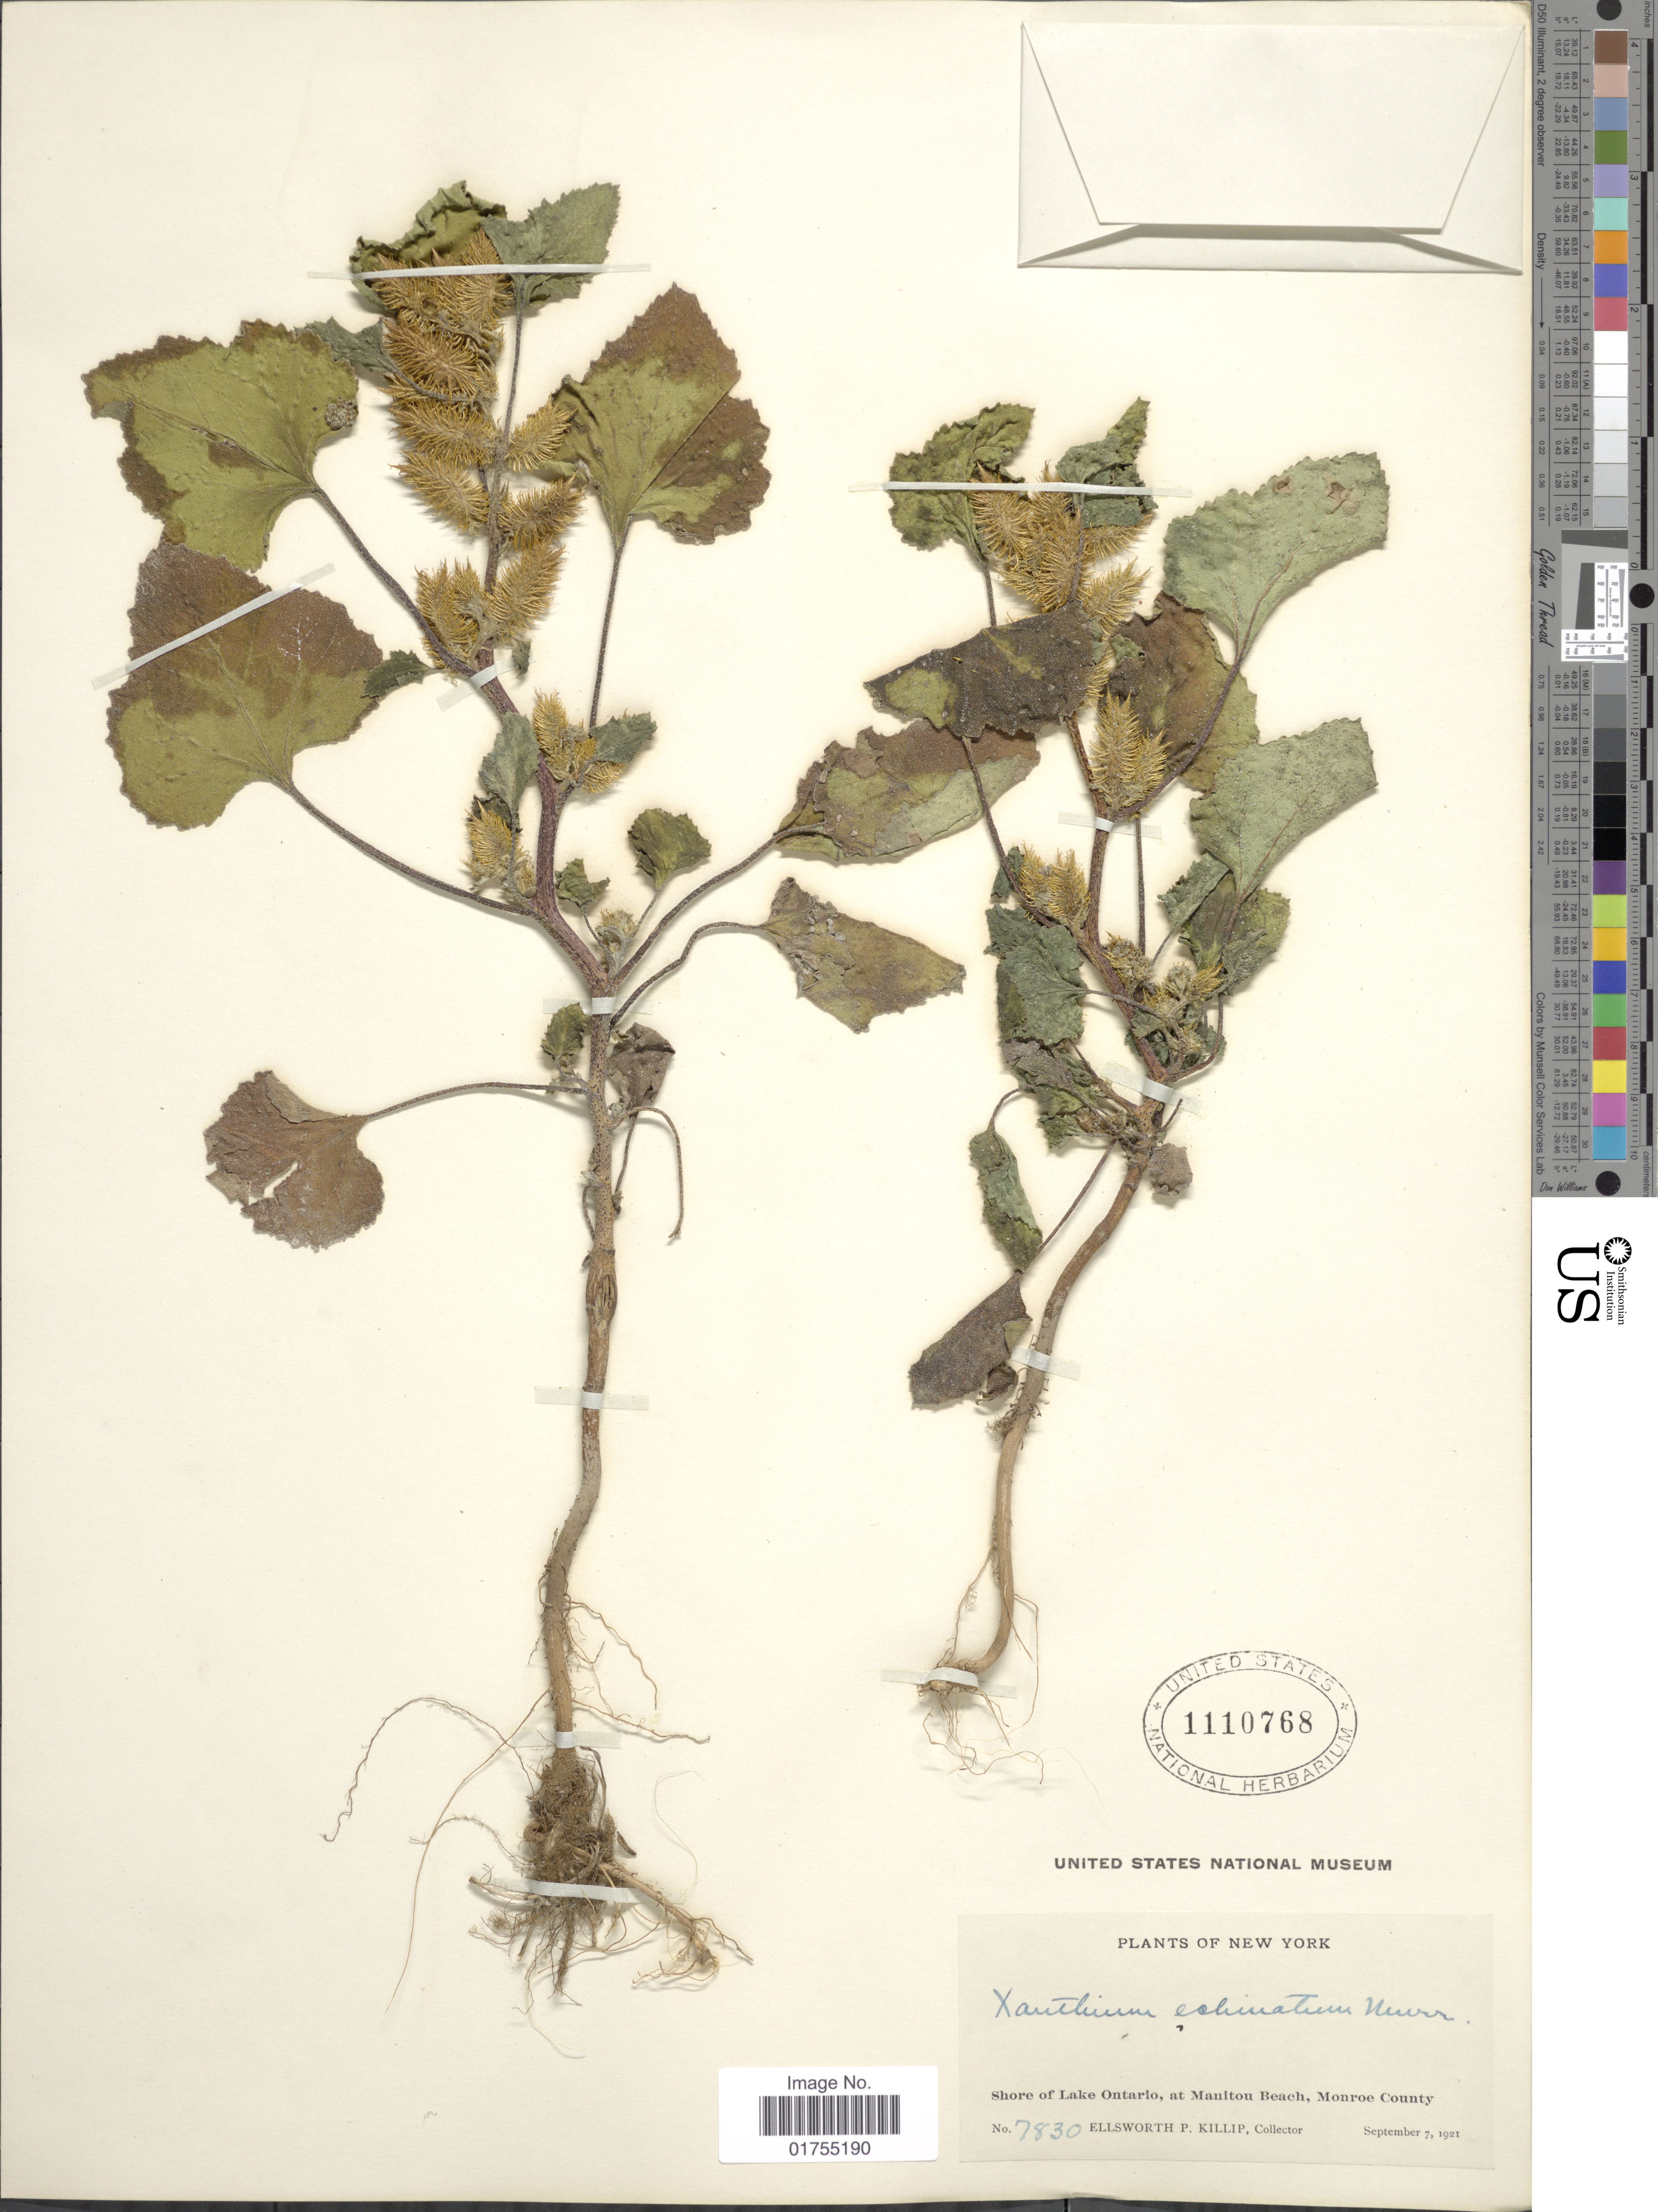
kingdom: Plantae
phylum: Tracheophyta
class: Magnoliopsida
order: Asterales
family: Asteraceae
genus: Xanthium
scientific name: Xanthium strumarium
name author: L.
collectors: E. P. Killip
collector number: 7830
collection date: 1921-09-07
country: United States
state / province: New York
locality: Shore of Lake Ontario, at Manitou Beach, Monroe County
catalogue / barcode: US 1110768